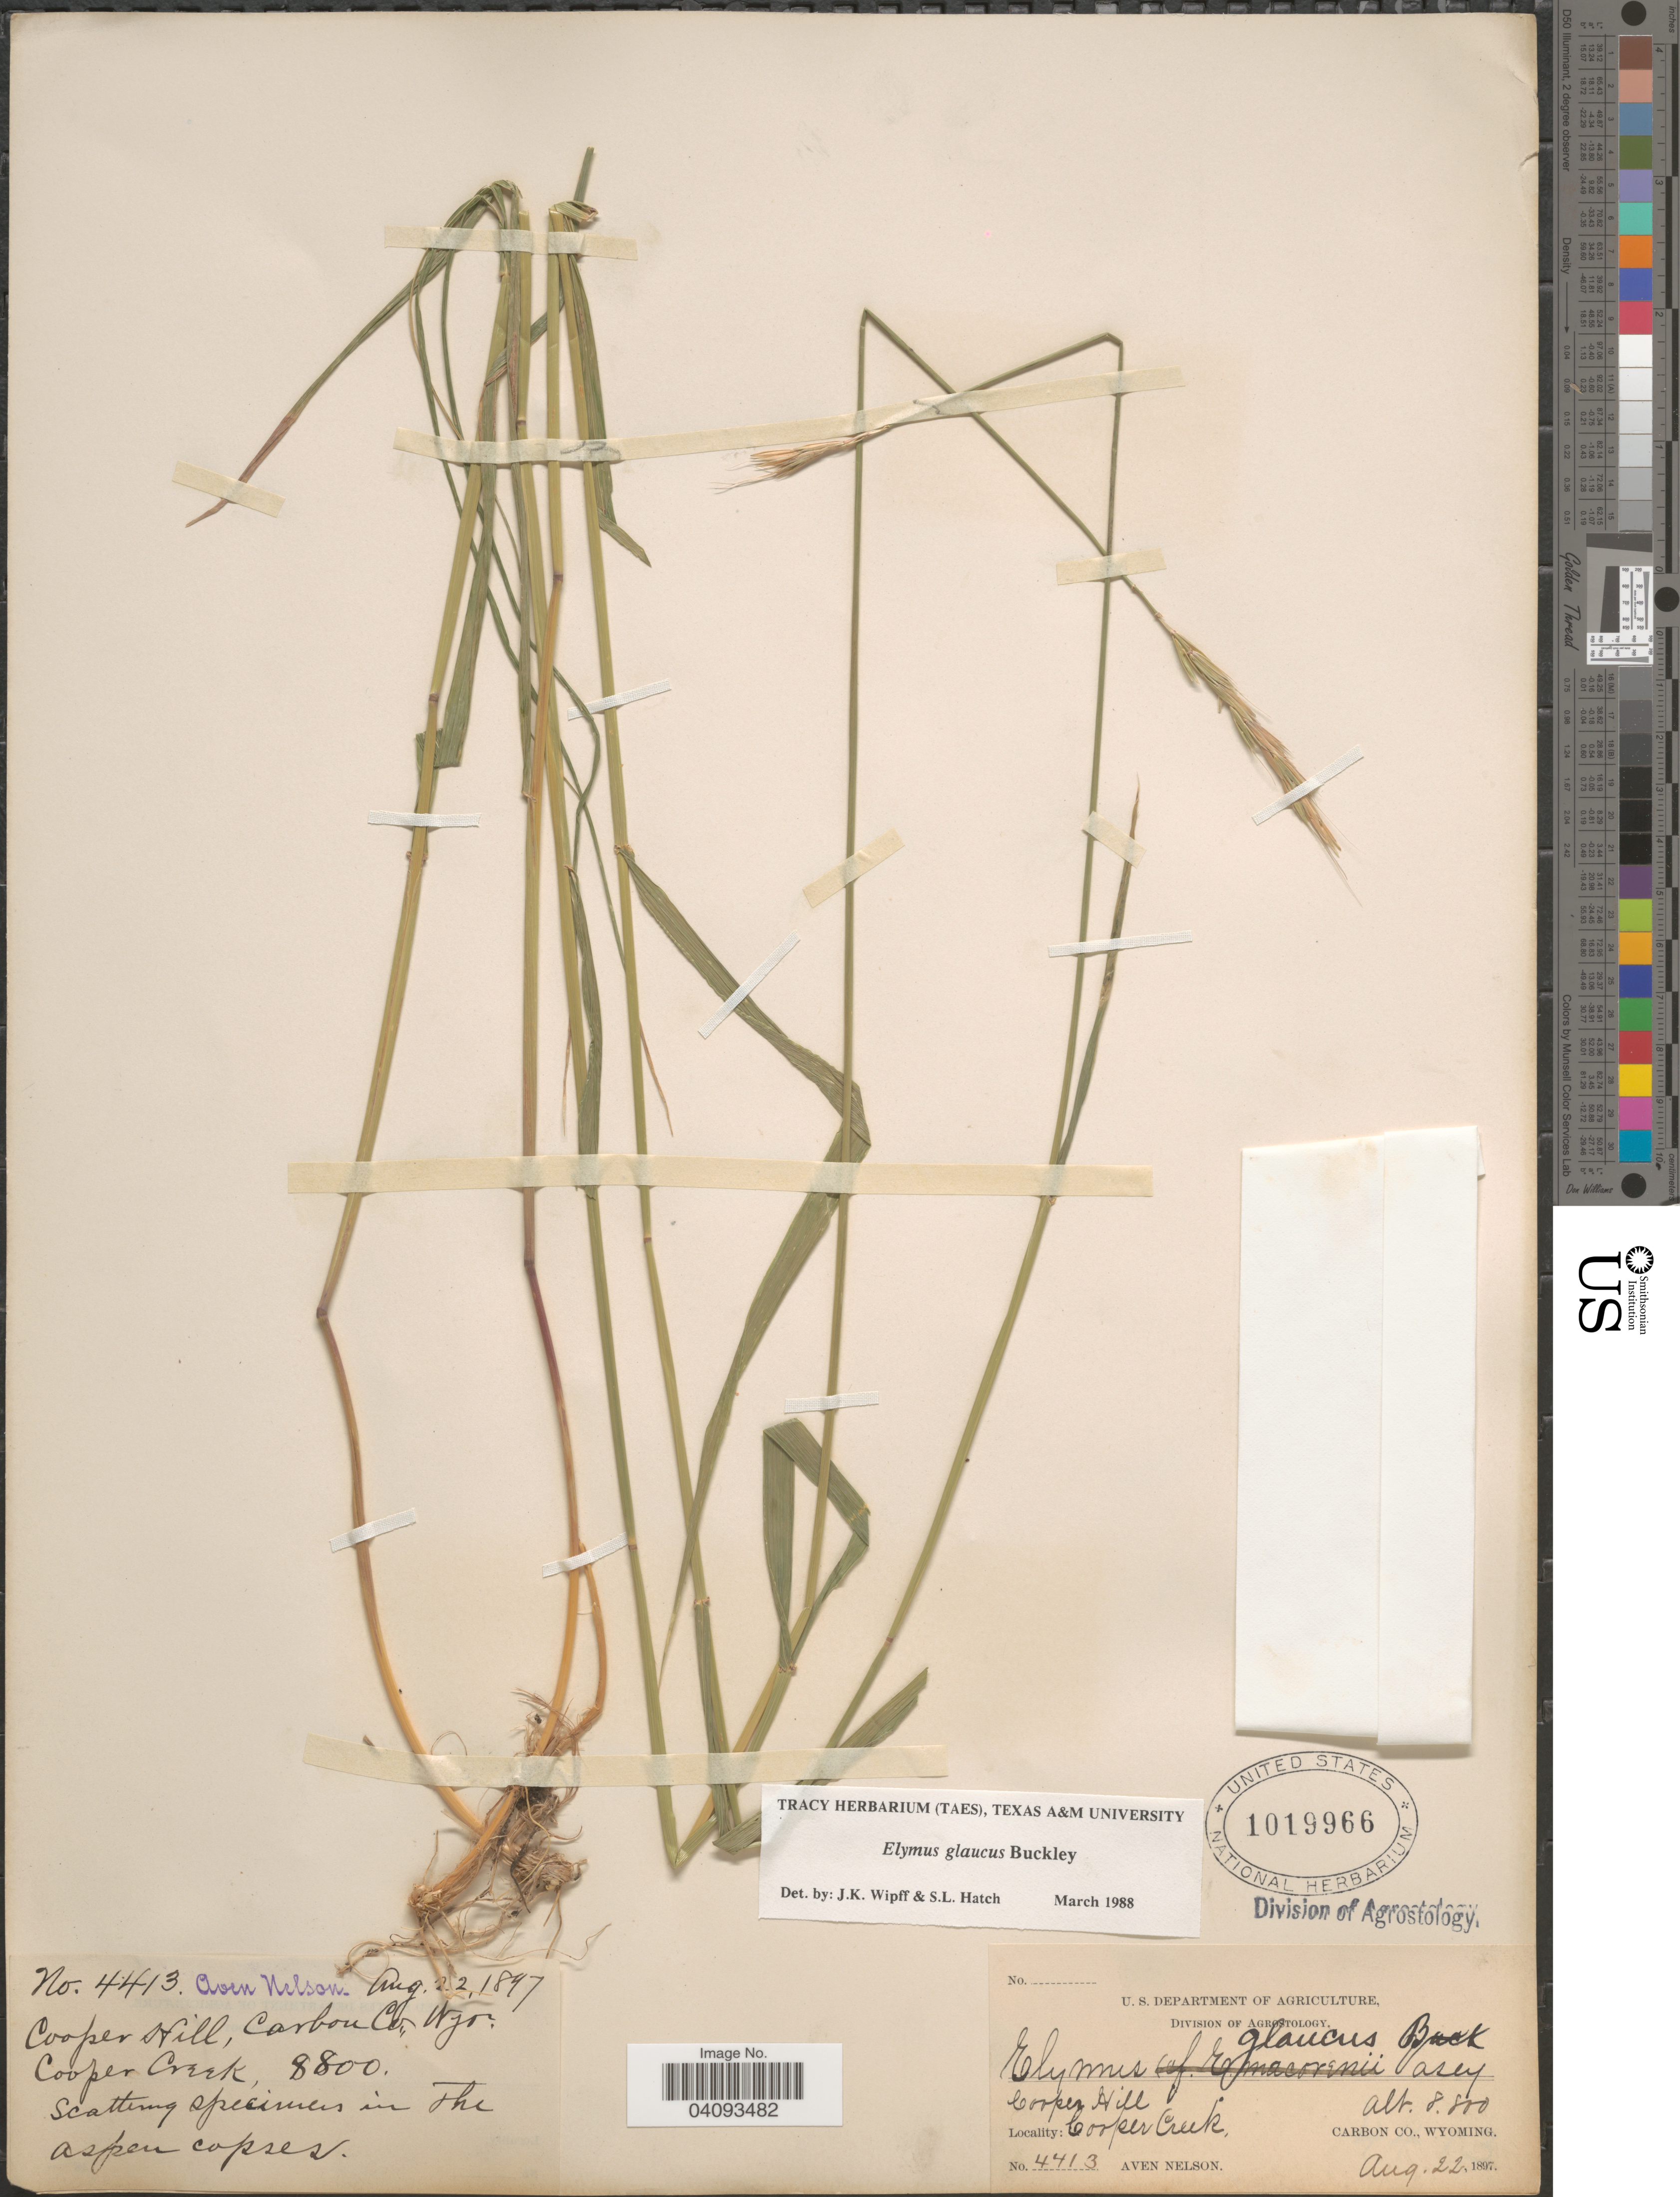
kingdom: Plantae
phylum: Tracheophyta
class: Liliopsida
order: Poales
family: Poaceae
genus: Elymus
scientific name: Elymus glaucus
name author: Buckley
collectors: A. Nelson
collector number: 4413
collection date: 1897-08-22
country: United States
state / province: Wyoming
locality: Cooper Hill, Carbon Co. Cooper Creek.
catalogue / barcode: US 1019966